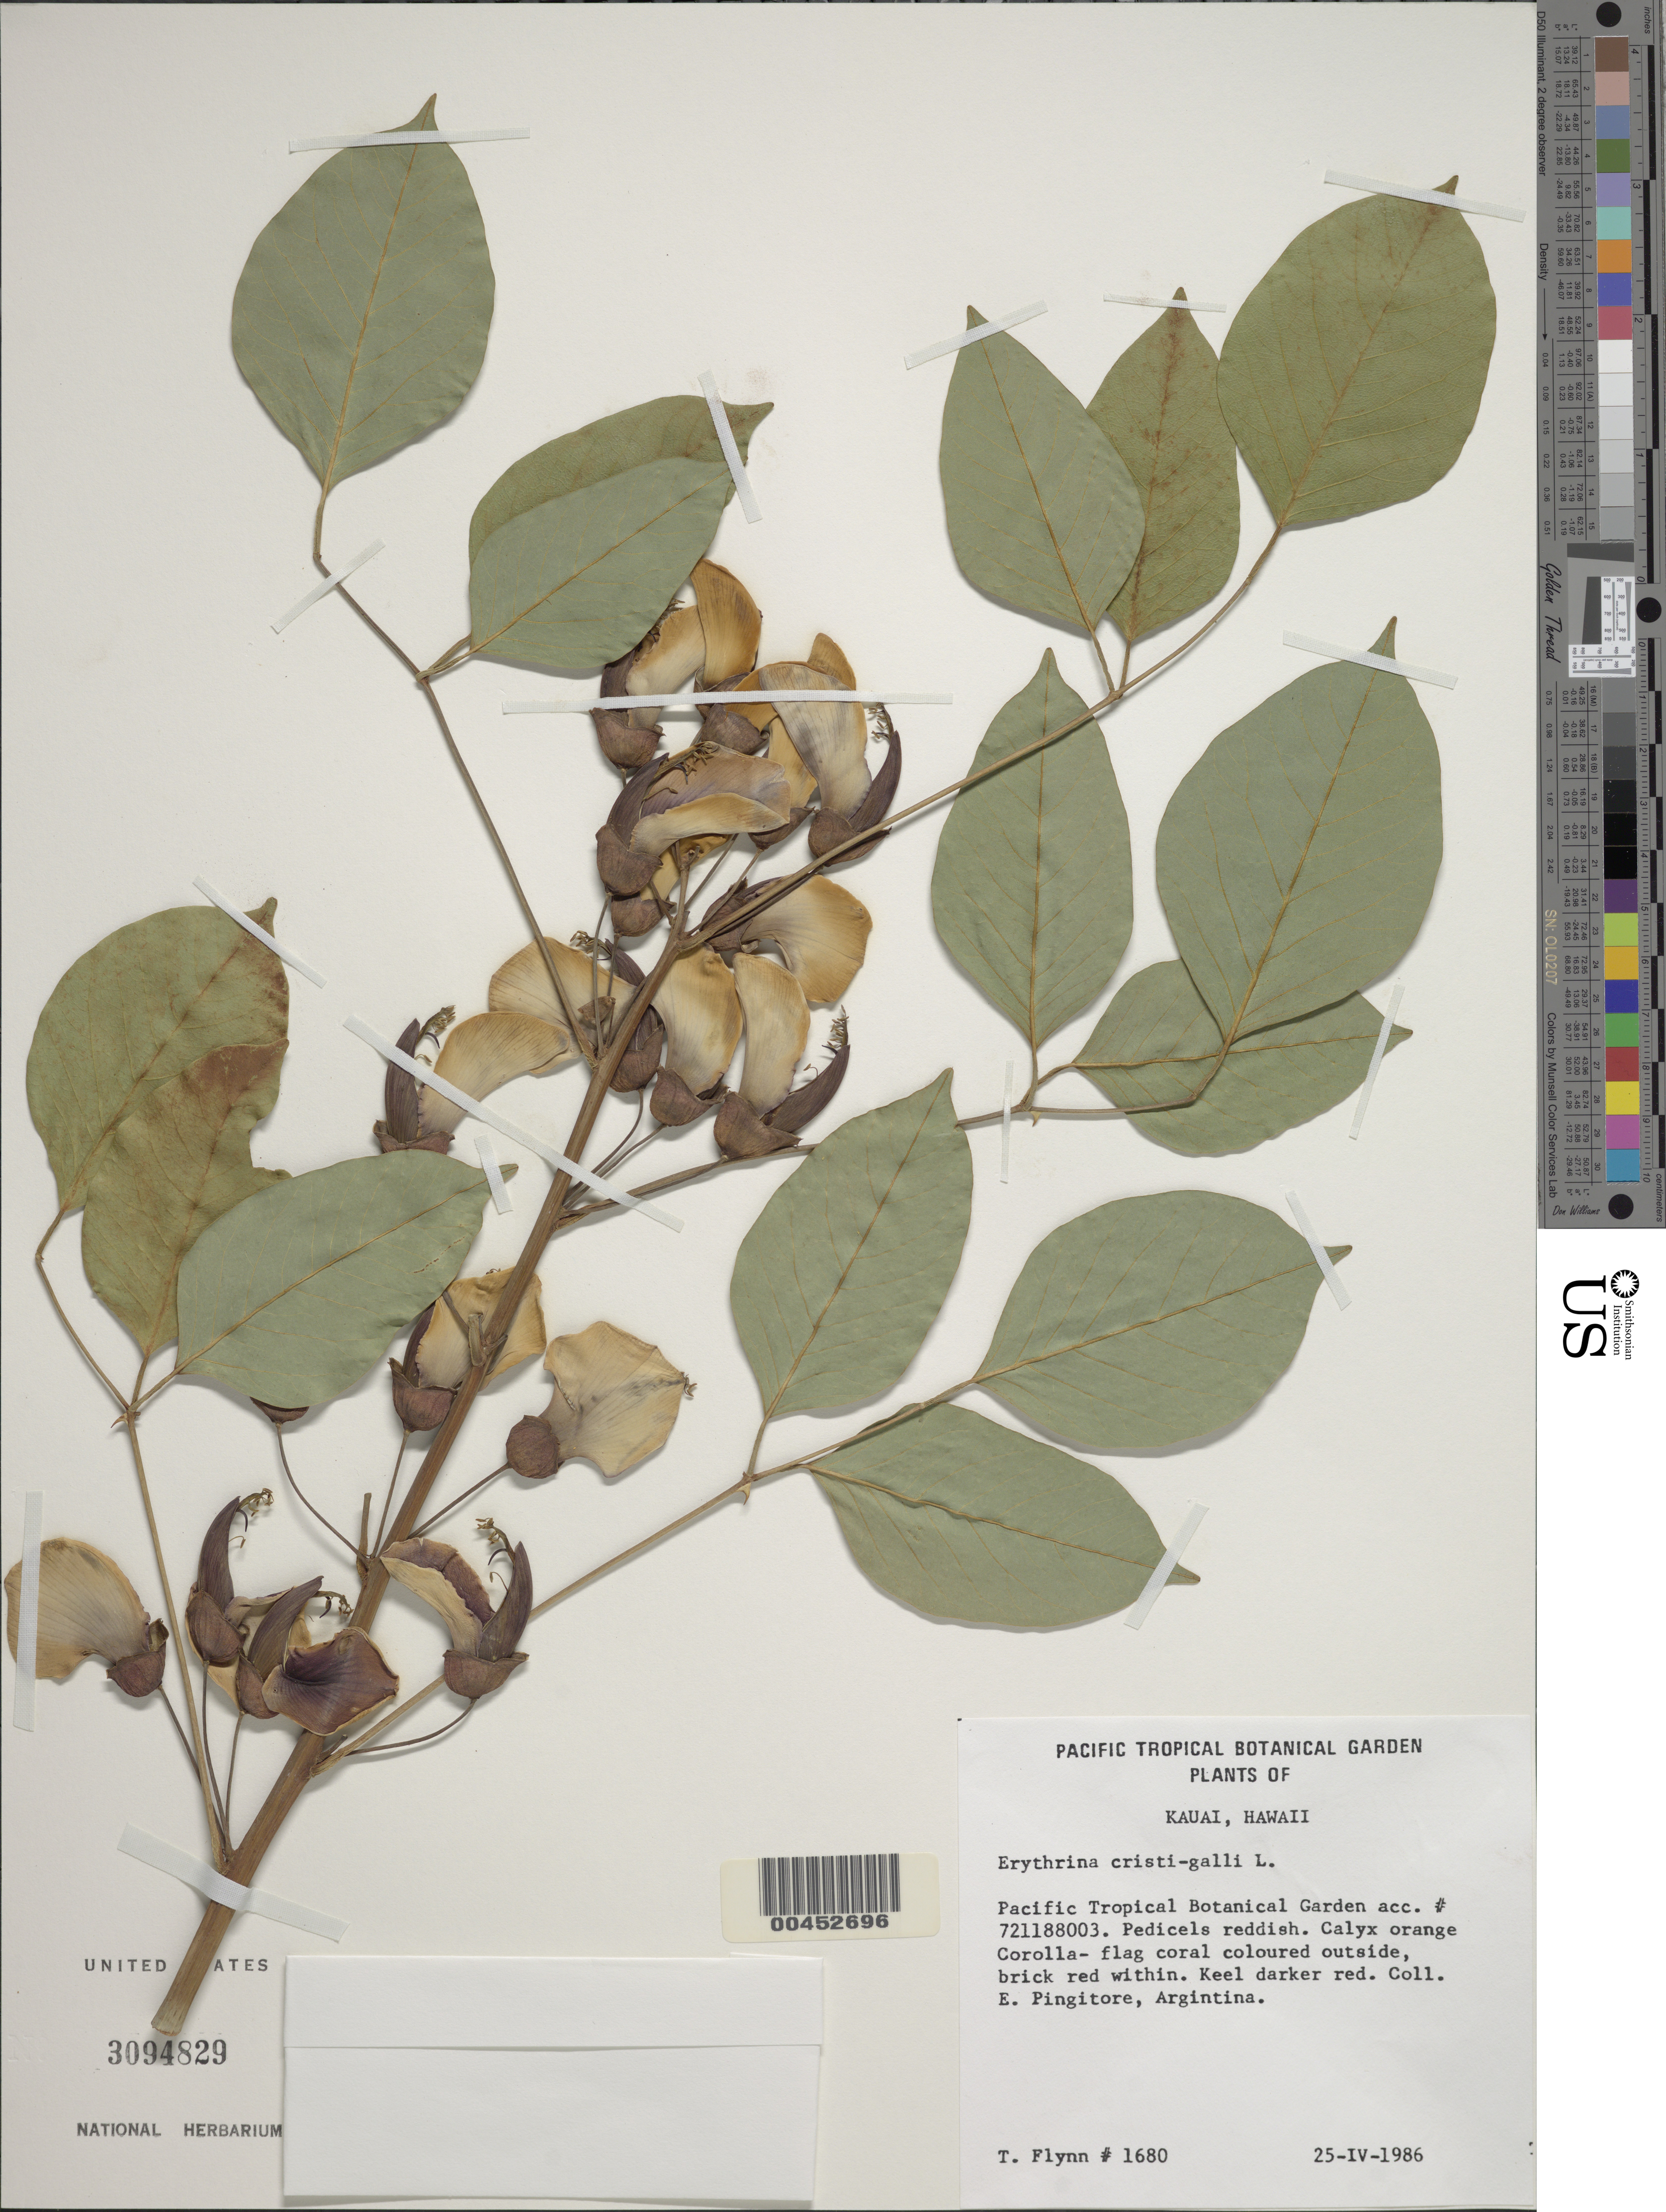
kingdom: Plantae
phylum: Tracheophyta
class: Magnoliopsida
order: Fabales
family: Fabaceae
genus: Erythrina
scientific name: Erythrina crista-galli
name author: L.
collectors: T. W. Flynn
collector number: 1680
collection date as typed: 25 Apr 1986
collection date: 1986-04-25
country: United States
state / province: Hawaii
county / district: Kauai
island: Kaua'i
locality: Pacific Tropical Botanical Garden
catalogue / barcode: US 3094829